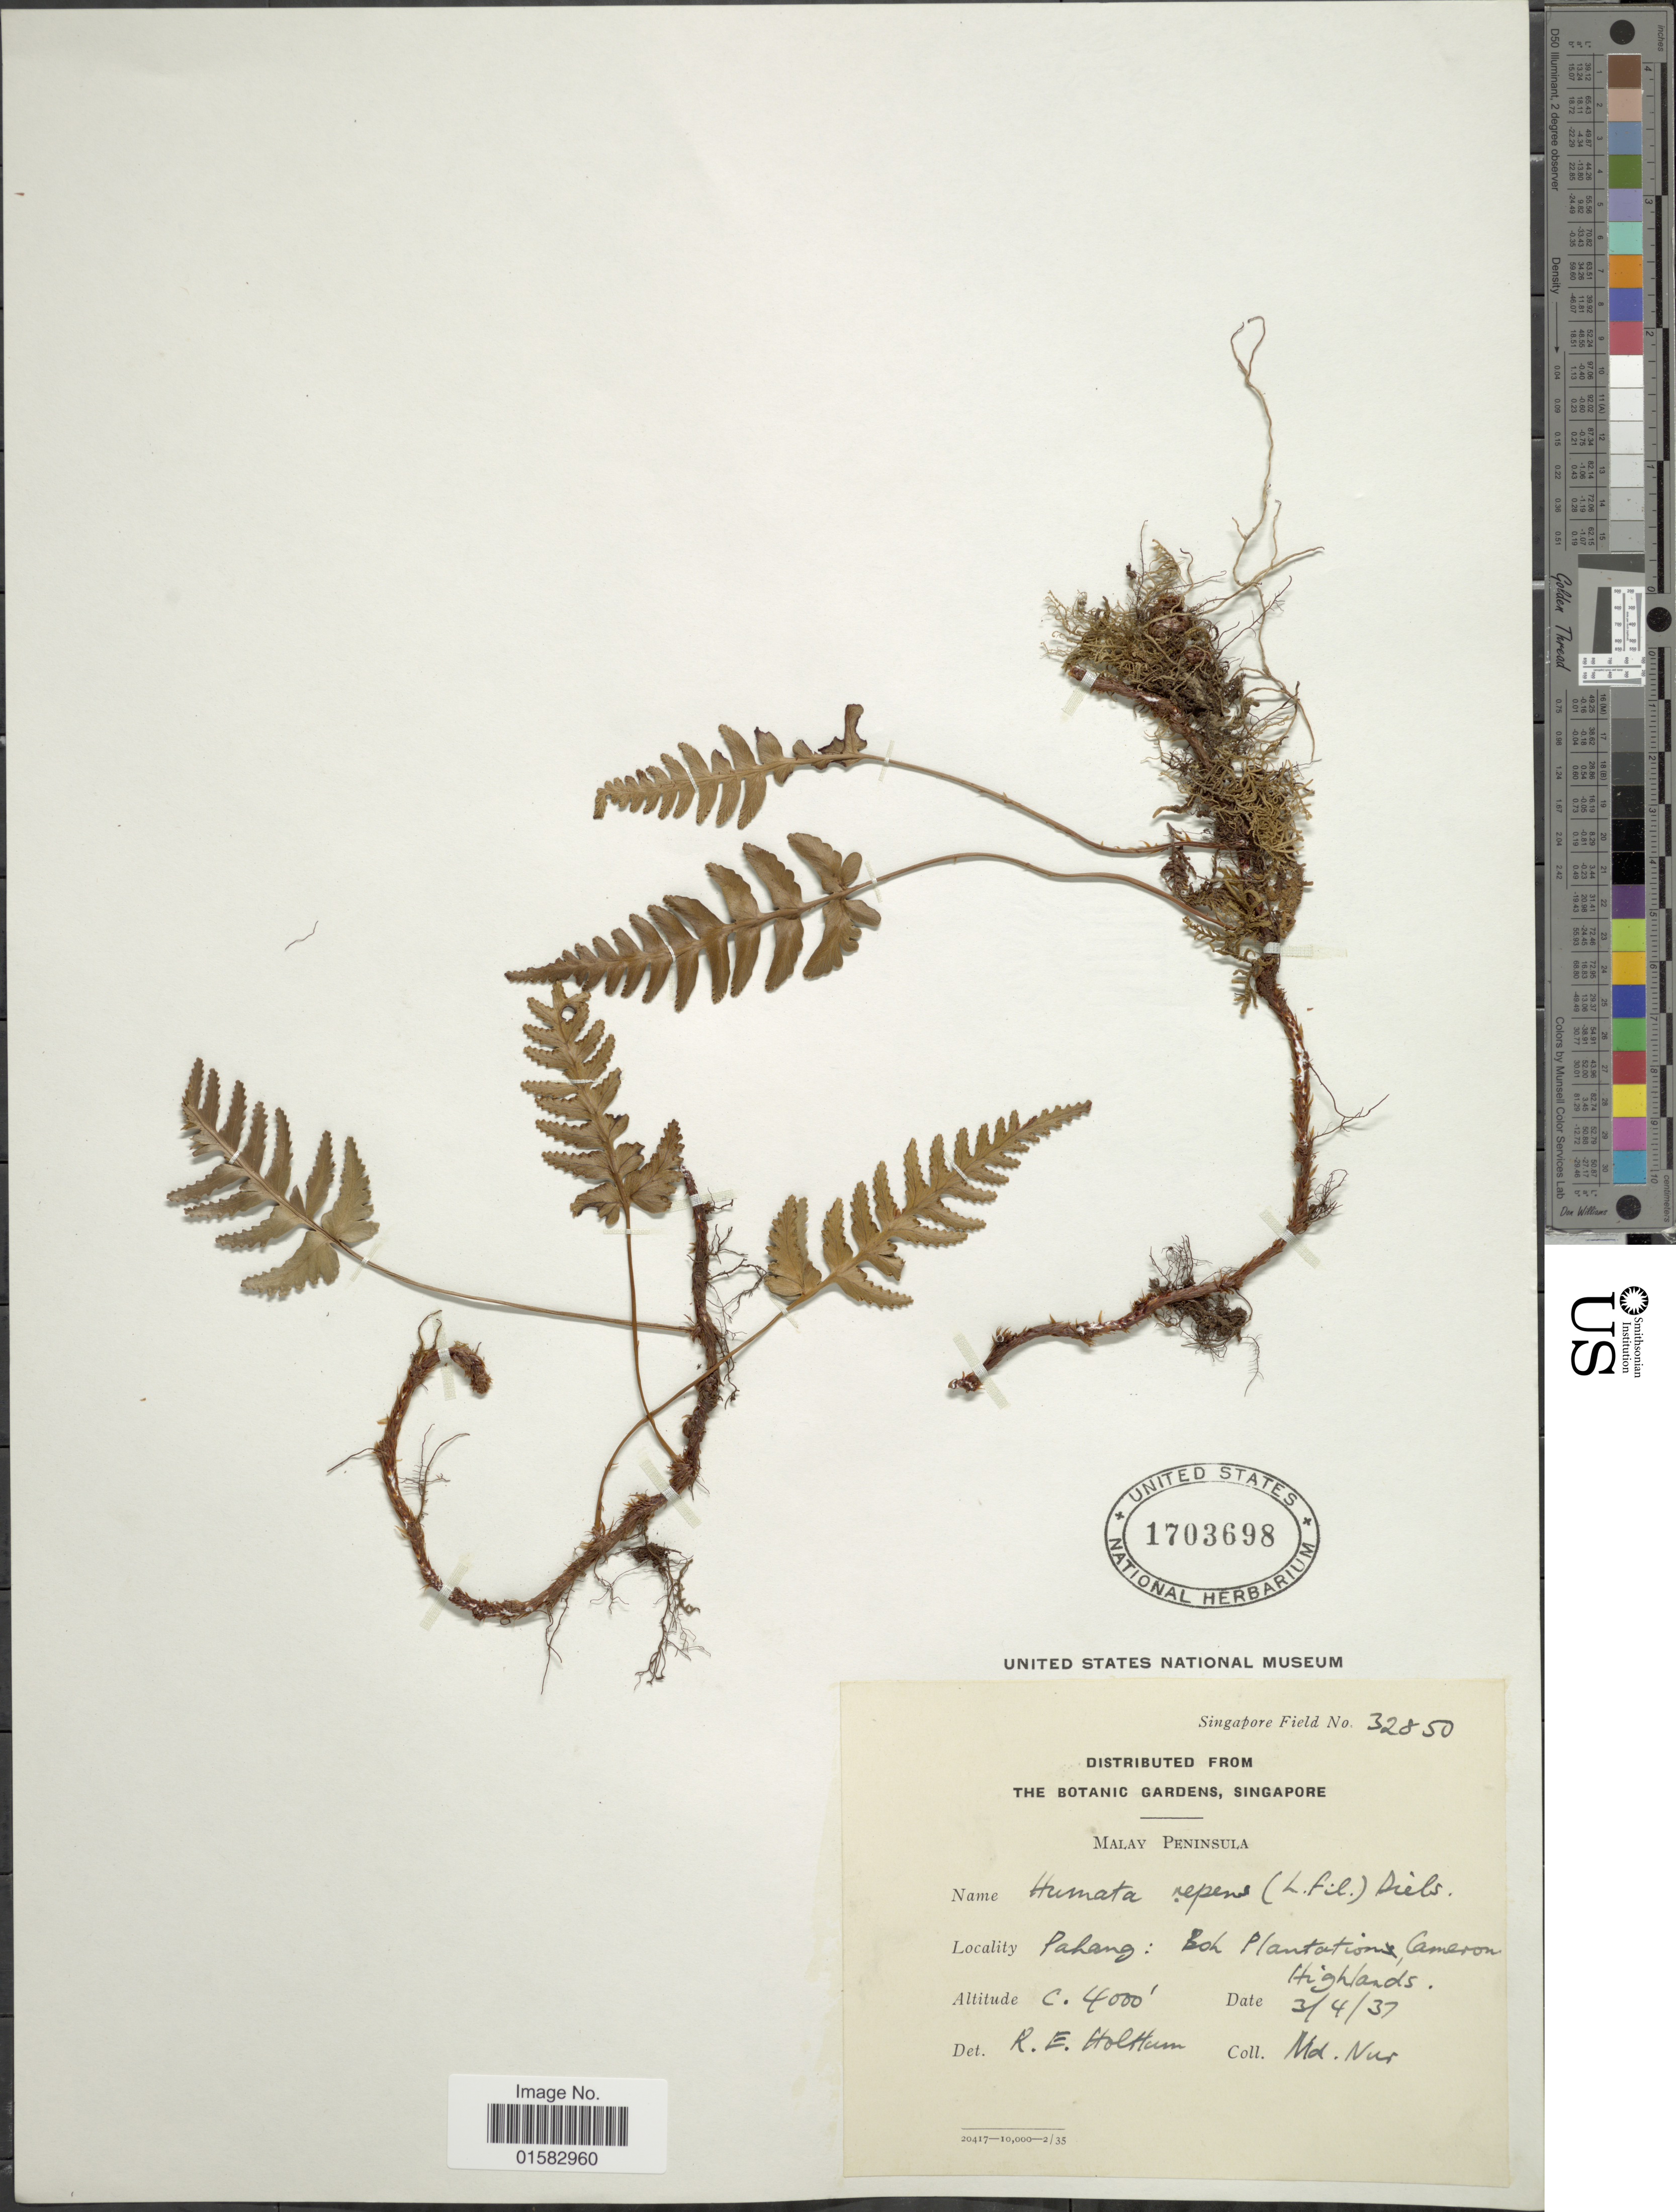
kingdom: Plantae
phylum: Tracheophyta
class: Polypodiopsida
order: Polypodiales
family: Davalliaceae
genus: Davallia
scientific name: Davallia repens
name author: (L. f.) Kuhn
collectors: M. Nur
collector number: Singapore Field 32850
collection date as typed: Transcribed d/m/y: 3/4/37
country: Malaysia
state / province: Pahang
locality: Boh Plantation, Cameron Highlands, Malay Peninsula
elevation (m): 1219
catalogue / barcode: US 1703698